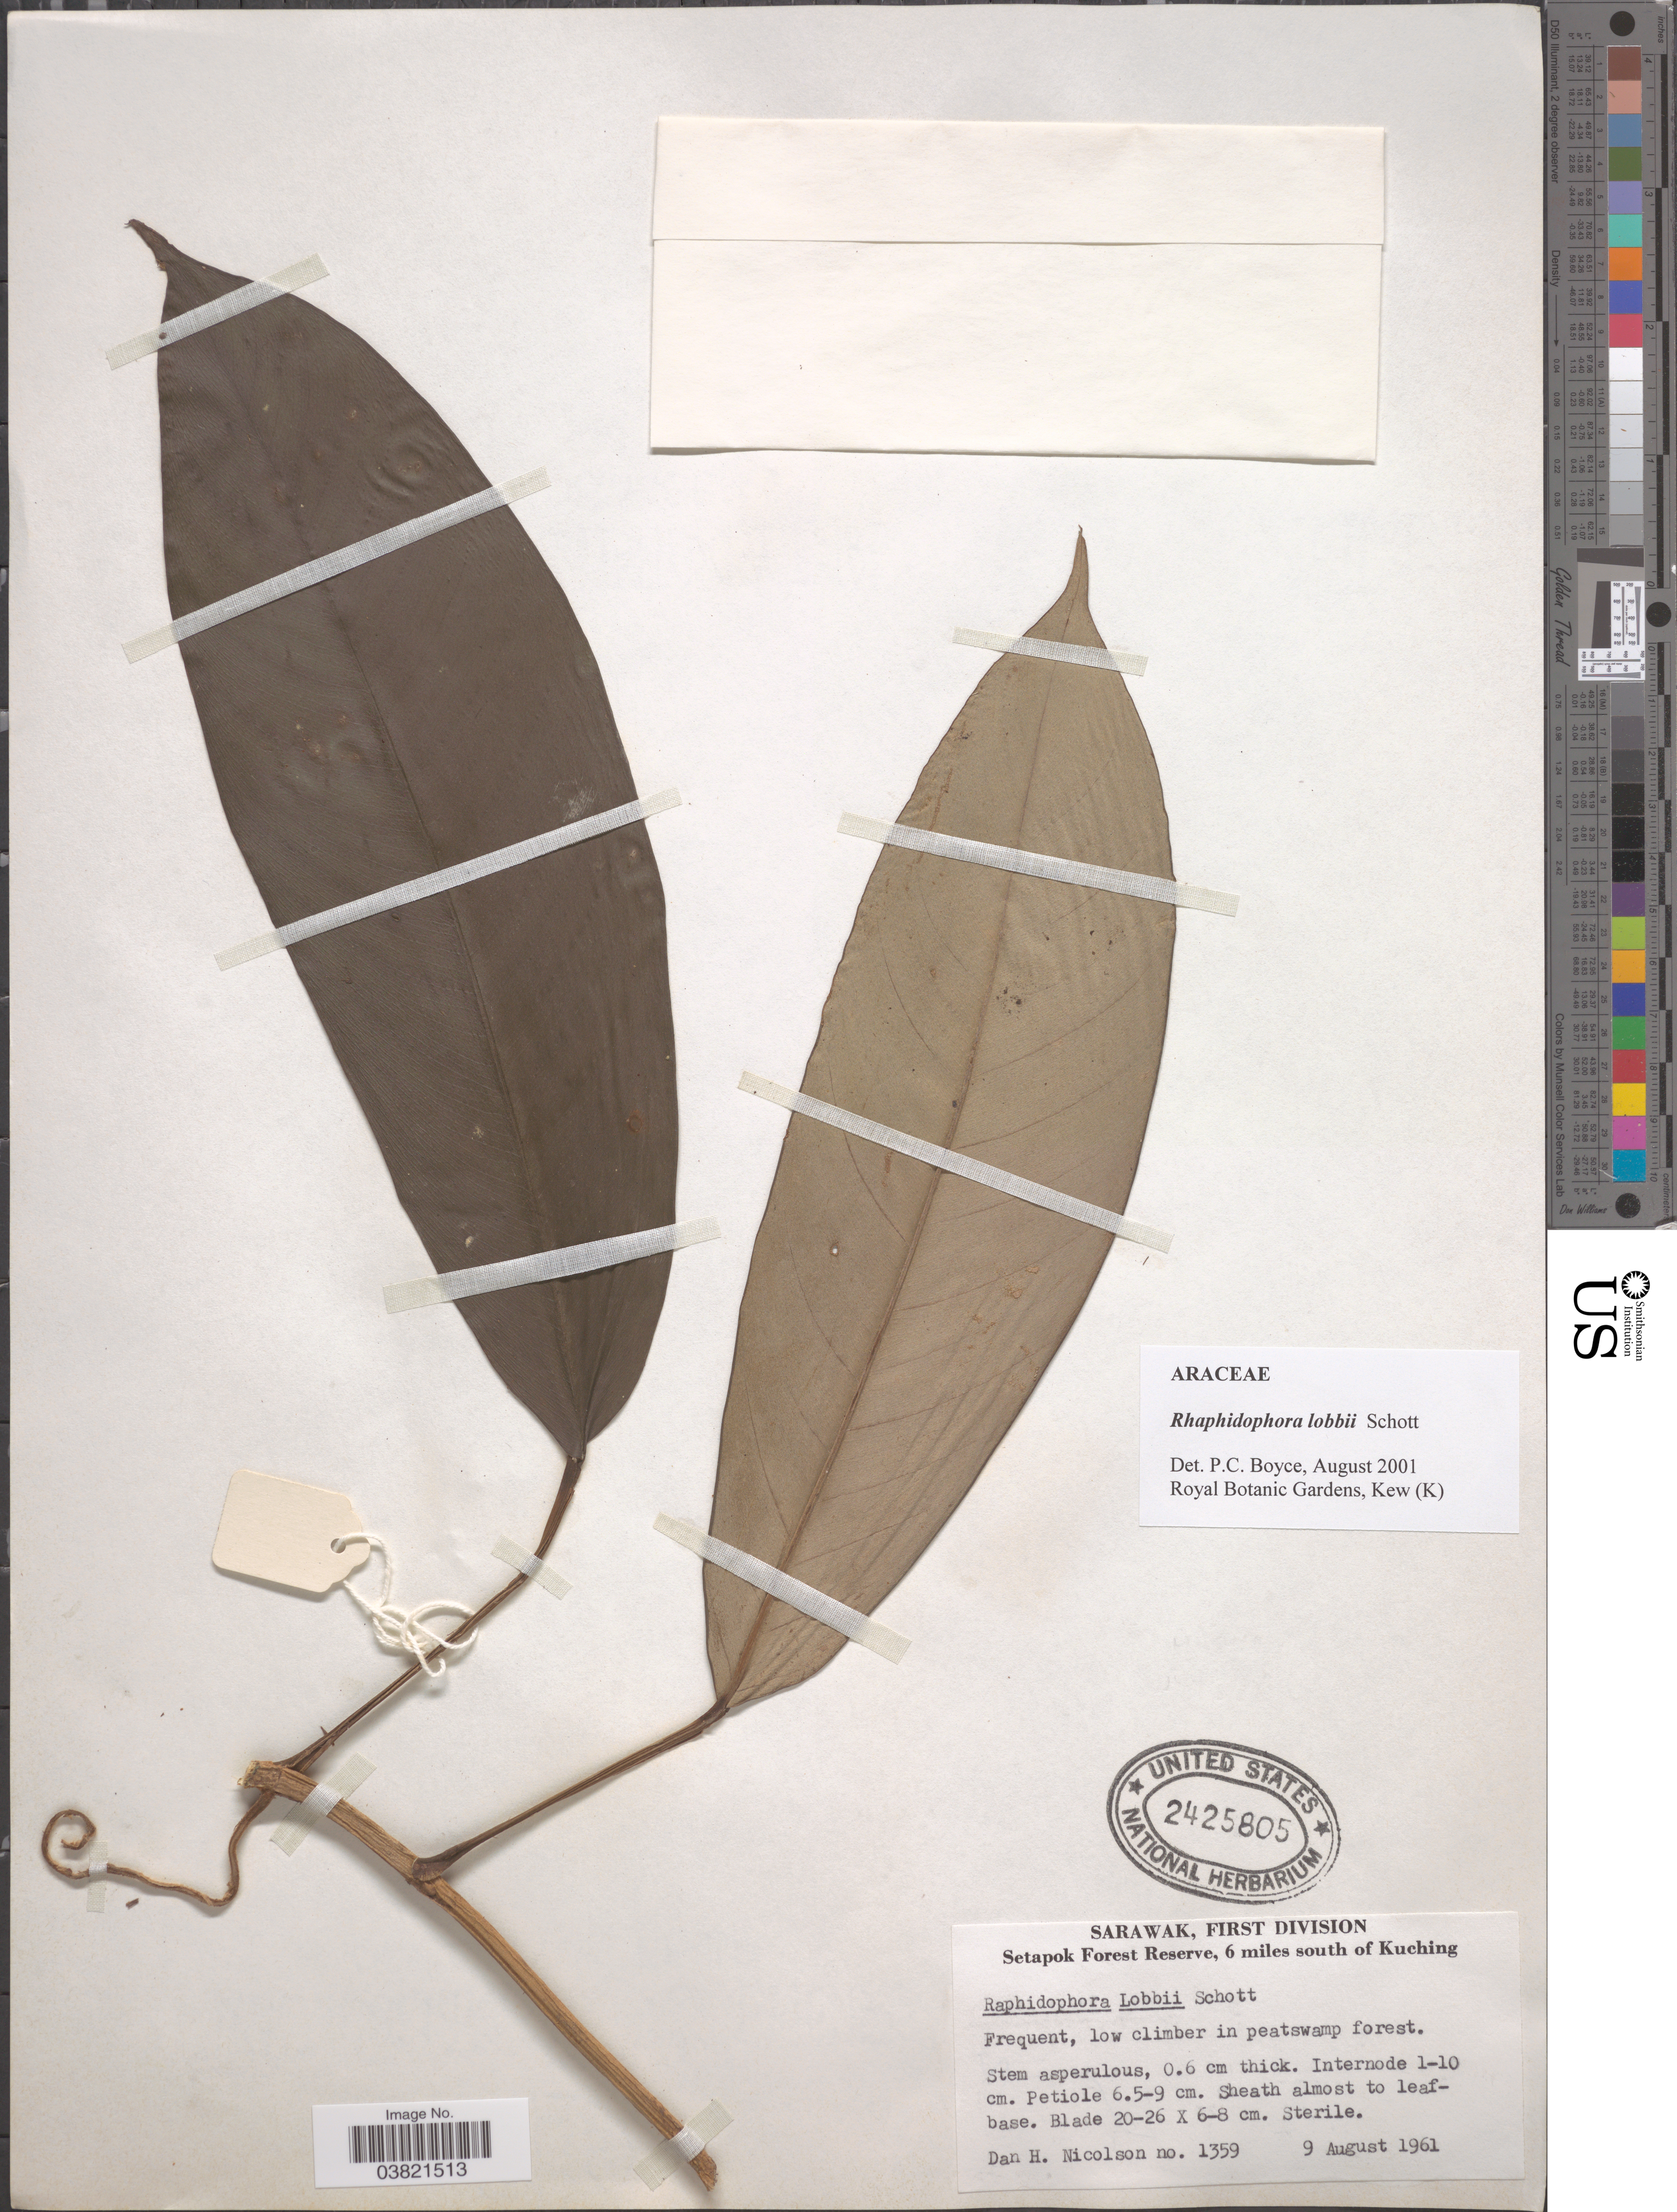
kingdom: Plantae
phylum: Tracheophyta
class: Liliopsida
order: Alismatales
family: Araceae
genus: Rhaphidophora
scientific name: Rhaphidophora lobbii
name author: Schott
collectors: D. H. Nicolson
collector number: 1359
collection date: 1961-08-09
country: Malaysia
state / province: Sarawak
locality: First Division. Setapok Forest Reserve, 6 miles south of Kuching.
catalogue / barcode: US 2425805